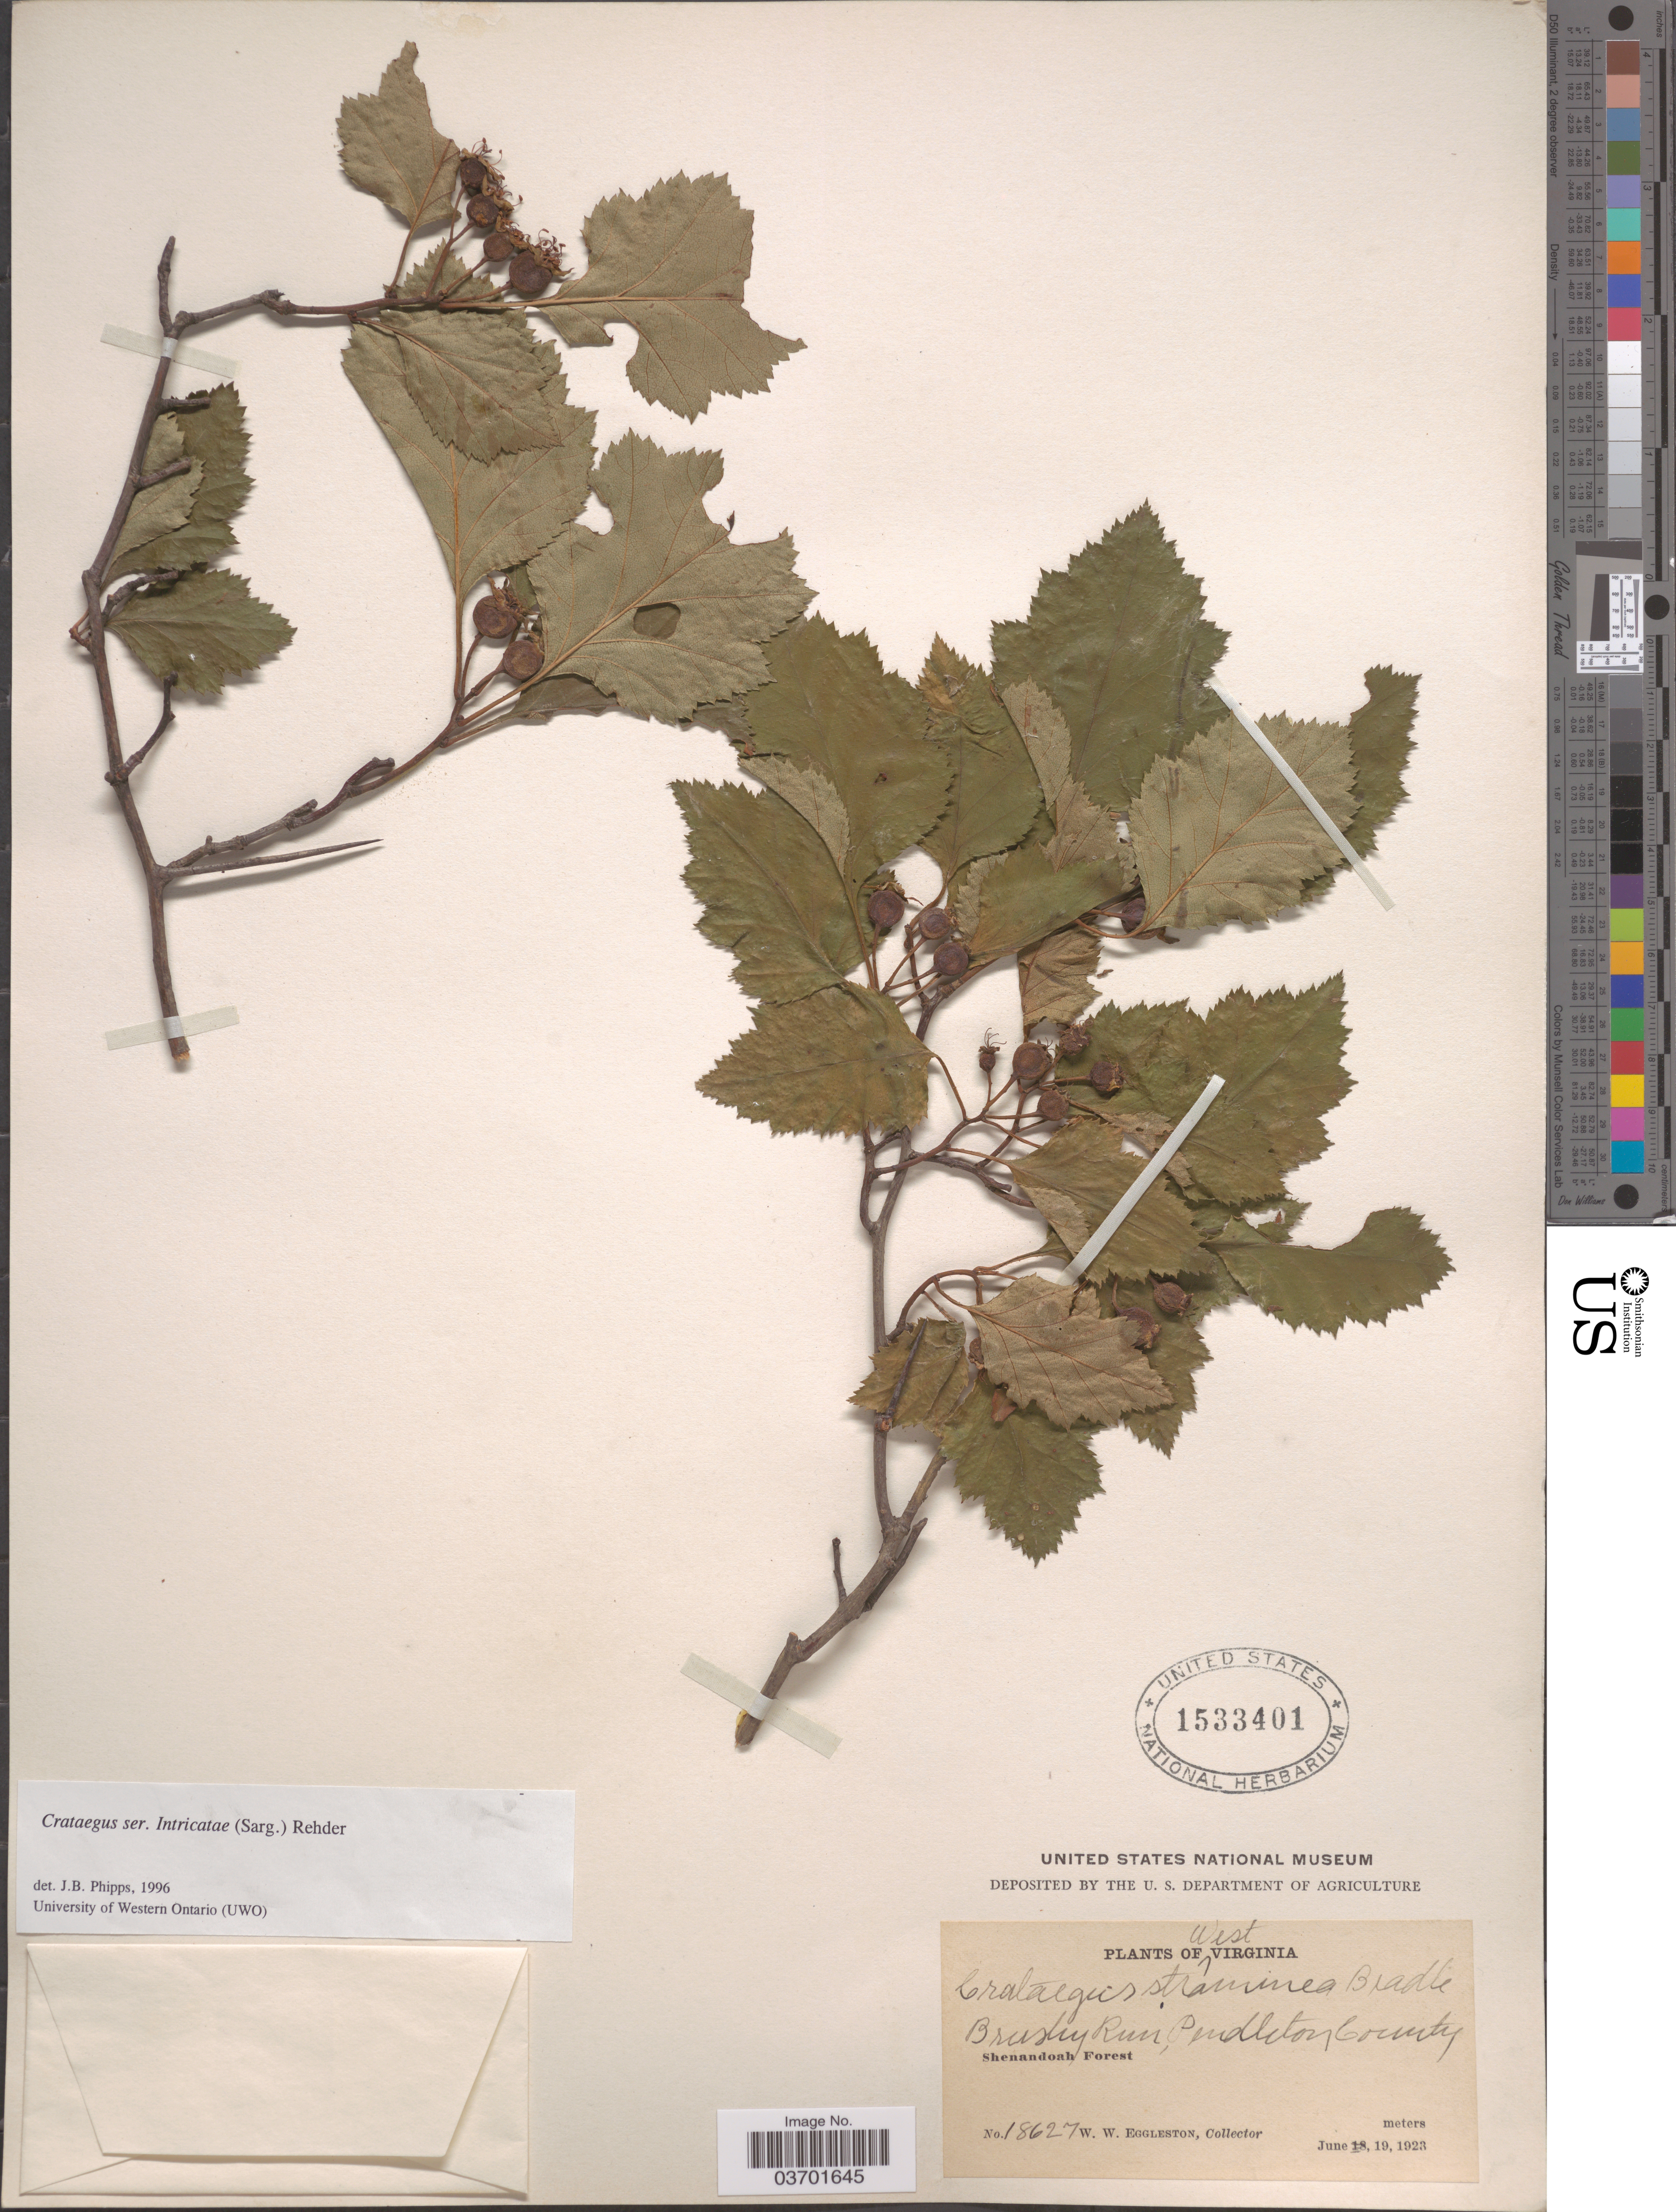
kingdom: Plantae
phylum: Tracheophyta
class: Magnoliopsida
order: Rosales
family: Rosaceae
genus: Crataegus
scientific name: Crataegus rubella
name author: Beadle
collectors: W. W. Eggleston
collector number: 18627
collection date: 1923-06-19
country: United States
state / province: West Virginia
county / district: Pendleton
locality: Brushy Run, Pendleton County. Shenandoah Forest.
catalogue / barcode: US 1533401